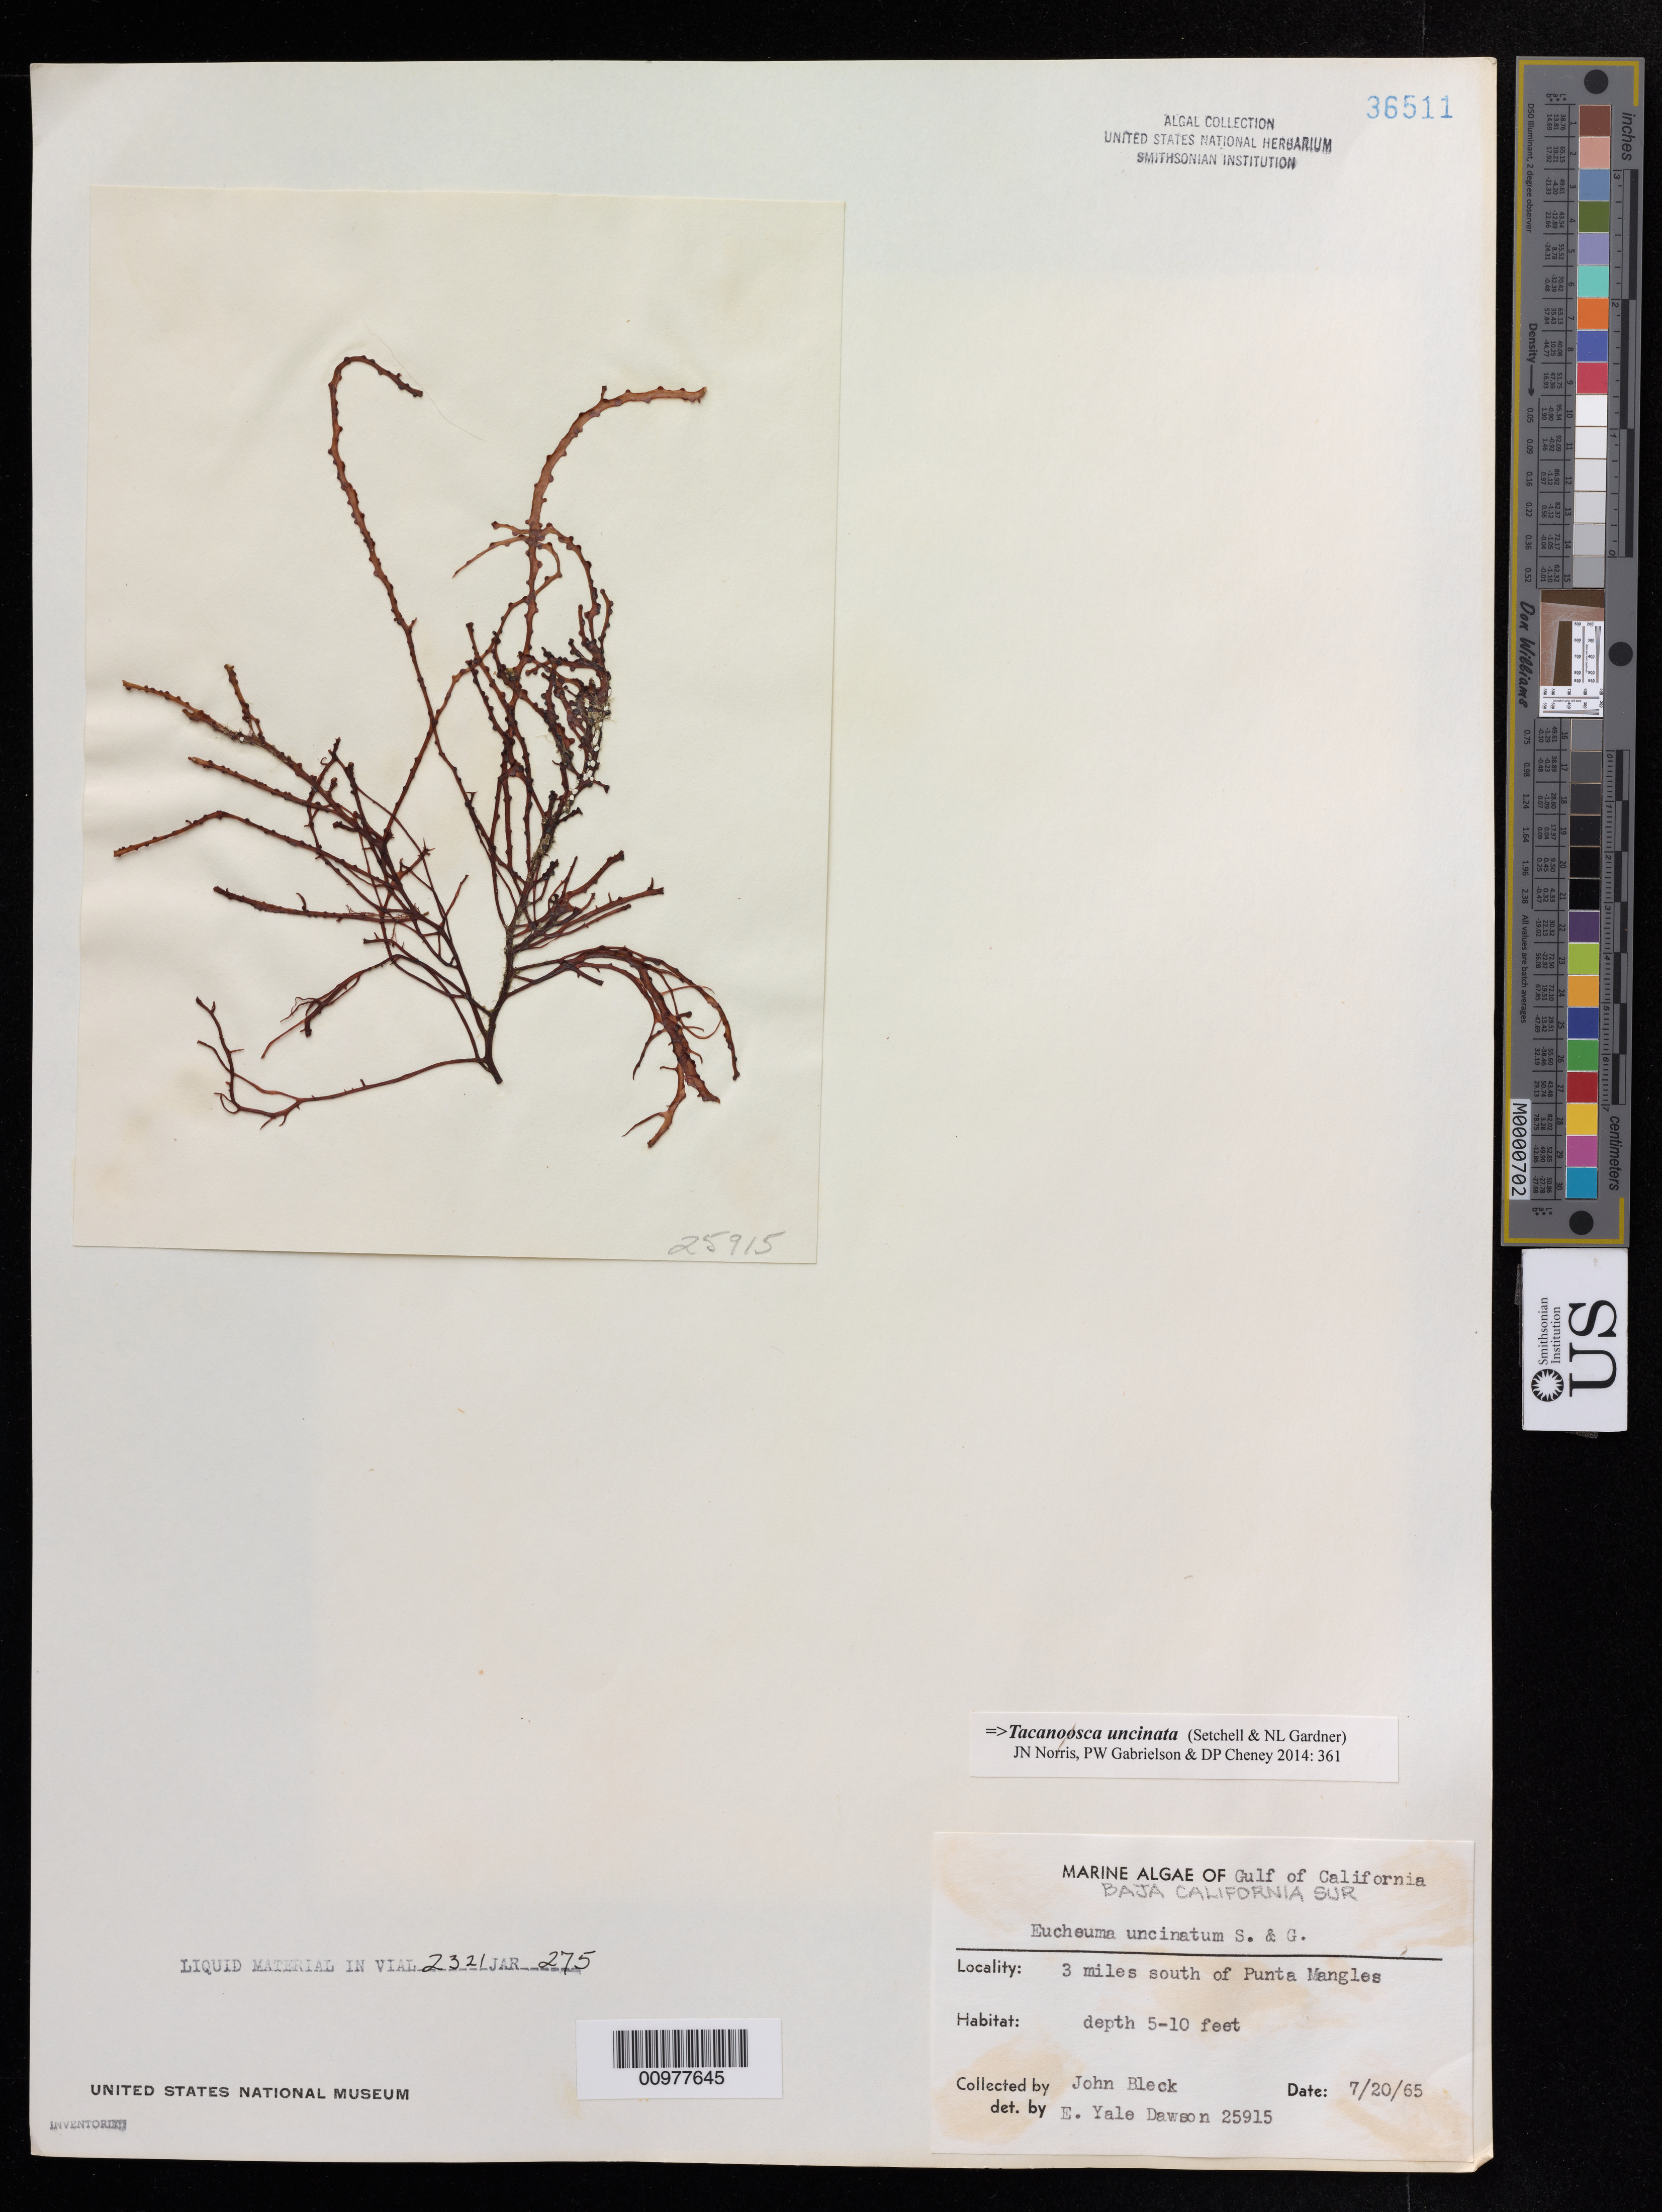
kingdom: Plantae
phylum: Rhodophyta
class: Florideophyceae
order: Gigartinales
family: Solieriaceae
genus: Tacanoosca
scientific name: Tacanoosca uncinata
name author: (Setchell & N.L. Gardner) J.N. Norris et al.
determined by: Dawson, E. Y.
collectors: J. Bleck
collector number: EYD 25915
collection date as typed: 20 Jul 1965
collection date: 1965-07-20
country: Mexico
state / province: Baja California Sur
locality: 3 miles south of Punta Mangleres (Punta Mangles)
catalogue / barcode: US 36511